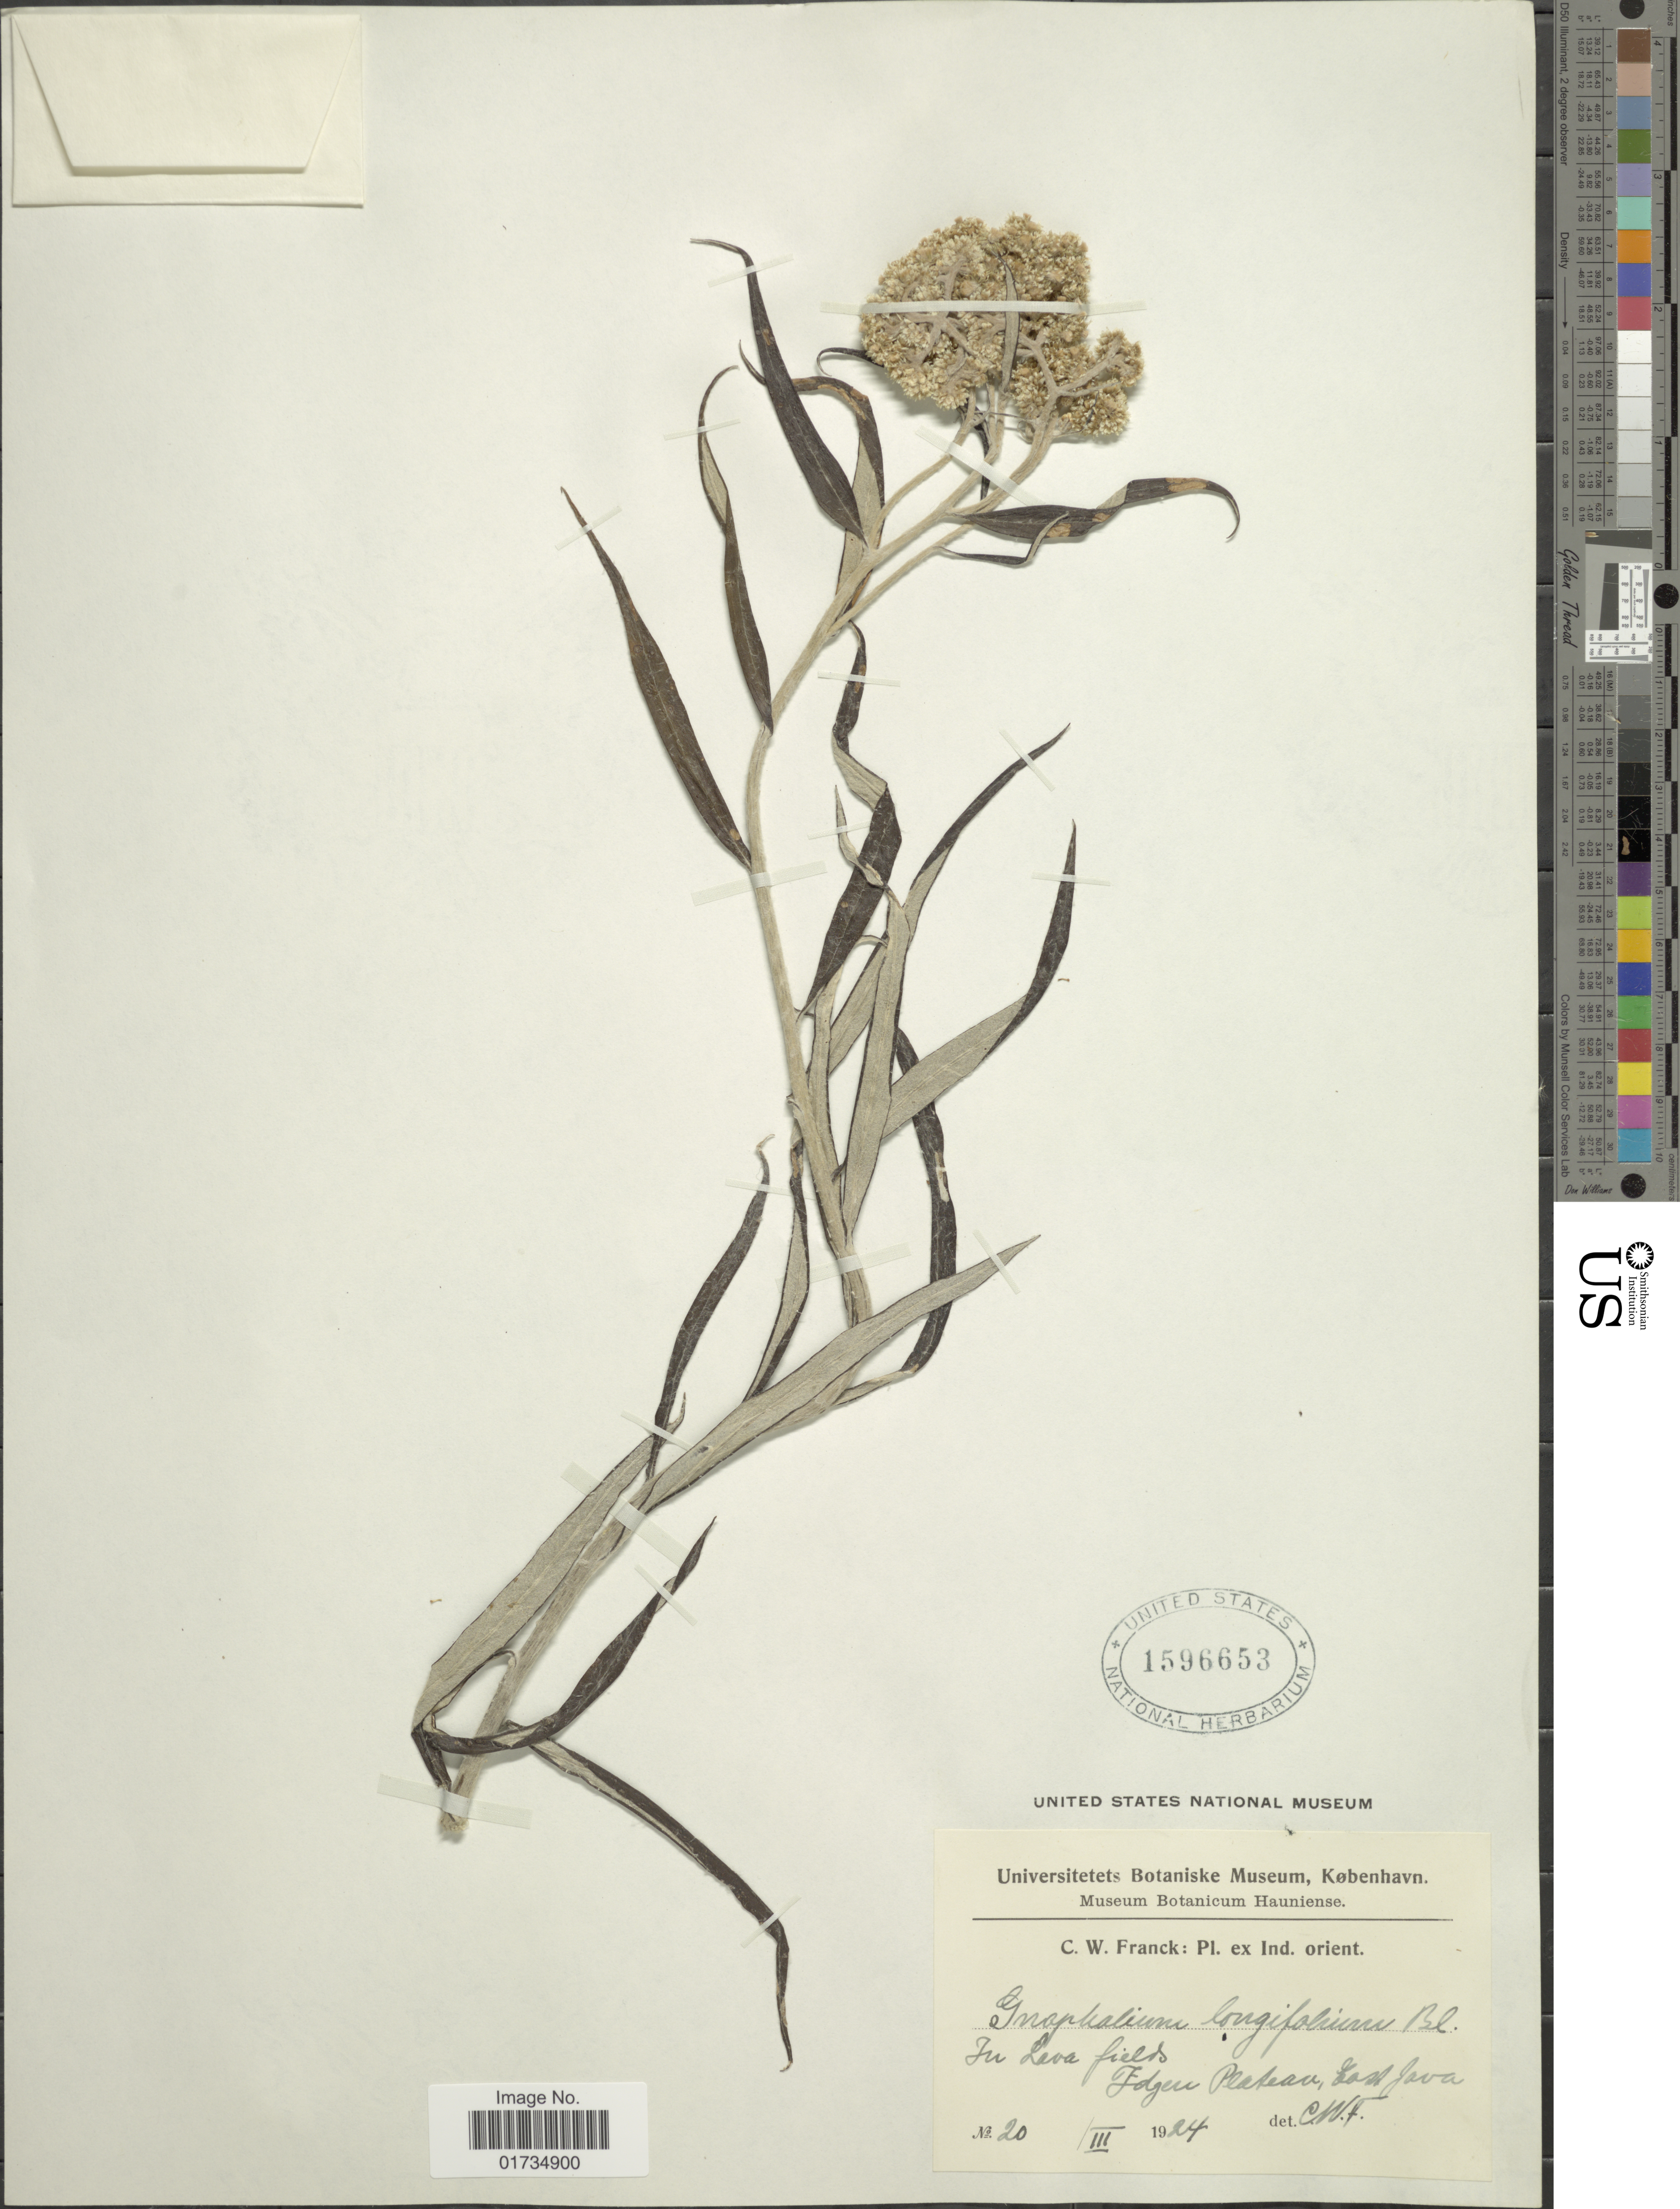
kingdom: Plantae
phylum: Tracheophyta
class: Magnoliopsida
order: Asterales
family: Asteraceae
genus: Anaphalis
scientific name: Anaphalis longifolia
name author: (Blume) DC.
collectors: C. Franck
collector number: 20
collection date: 1924-03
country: Indonesia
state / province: Java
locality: Pl. ex. Ind. orient. In Lava fields. Idgen Plateau, East Java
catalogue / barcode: US 1596653